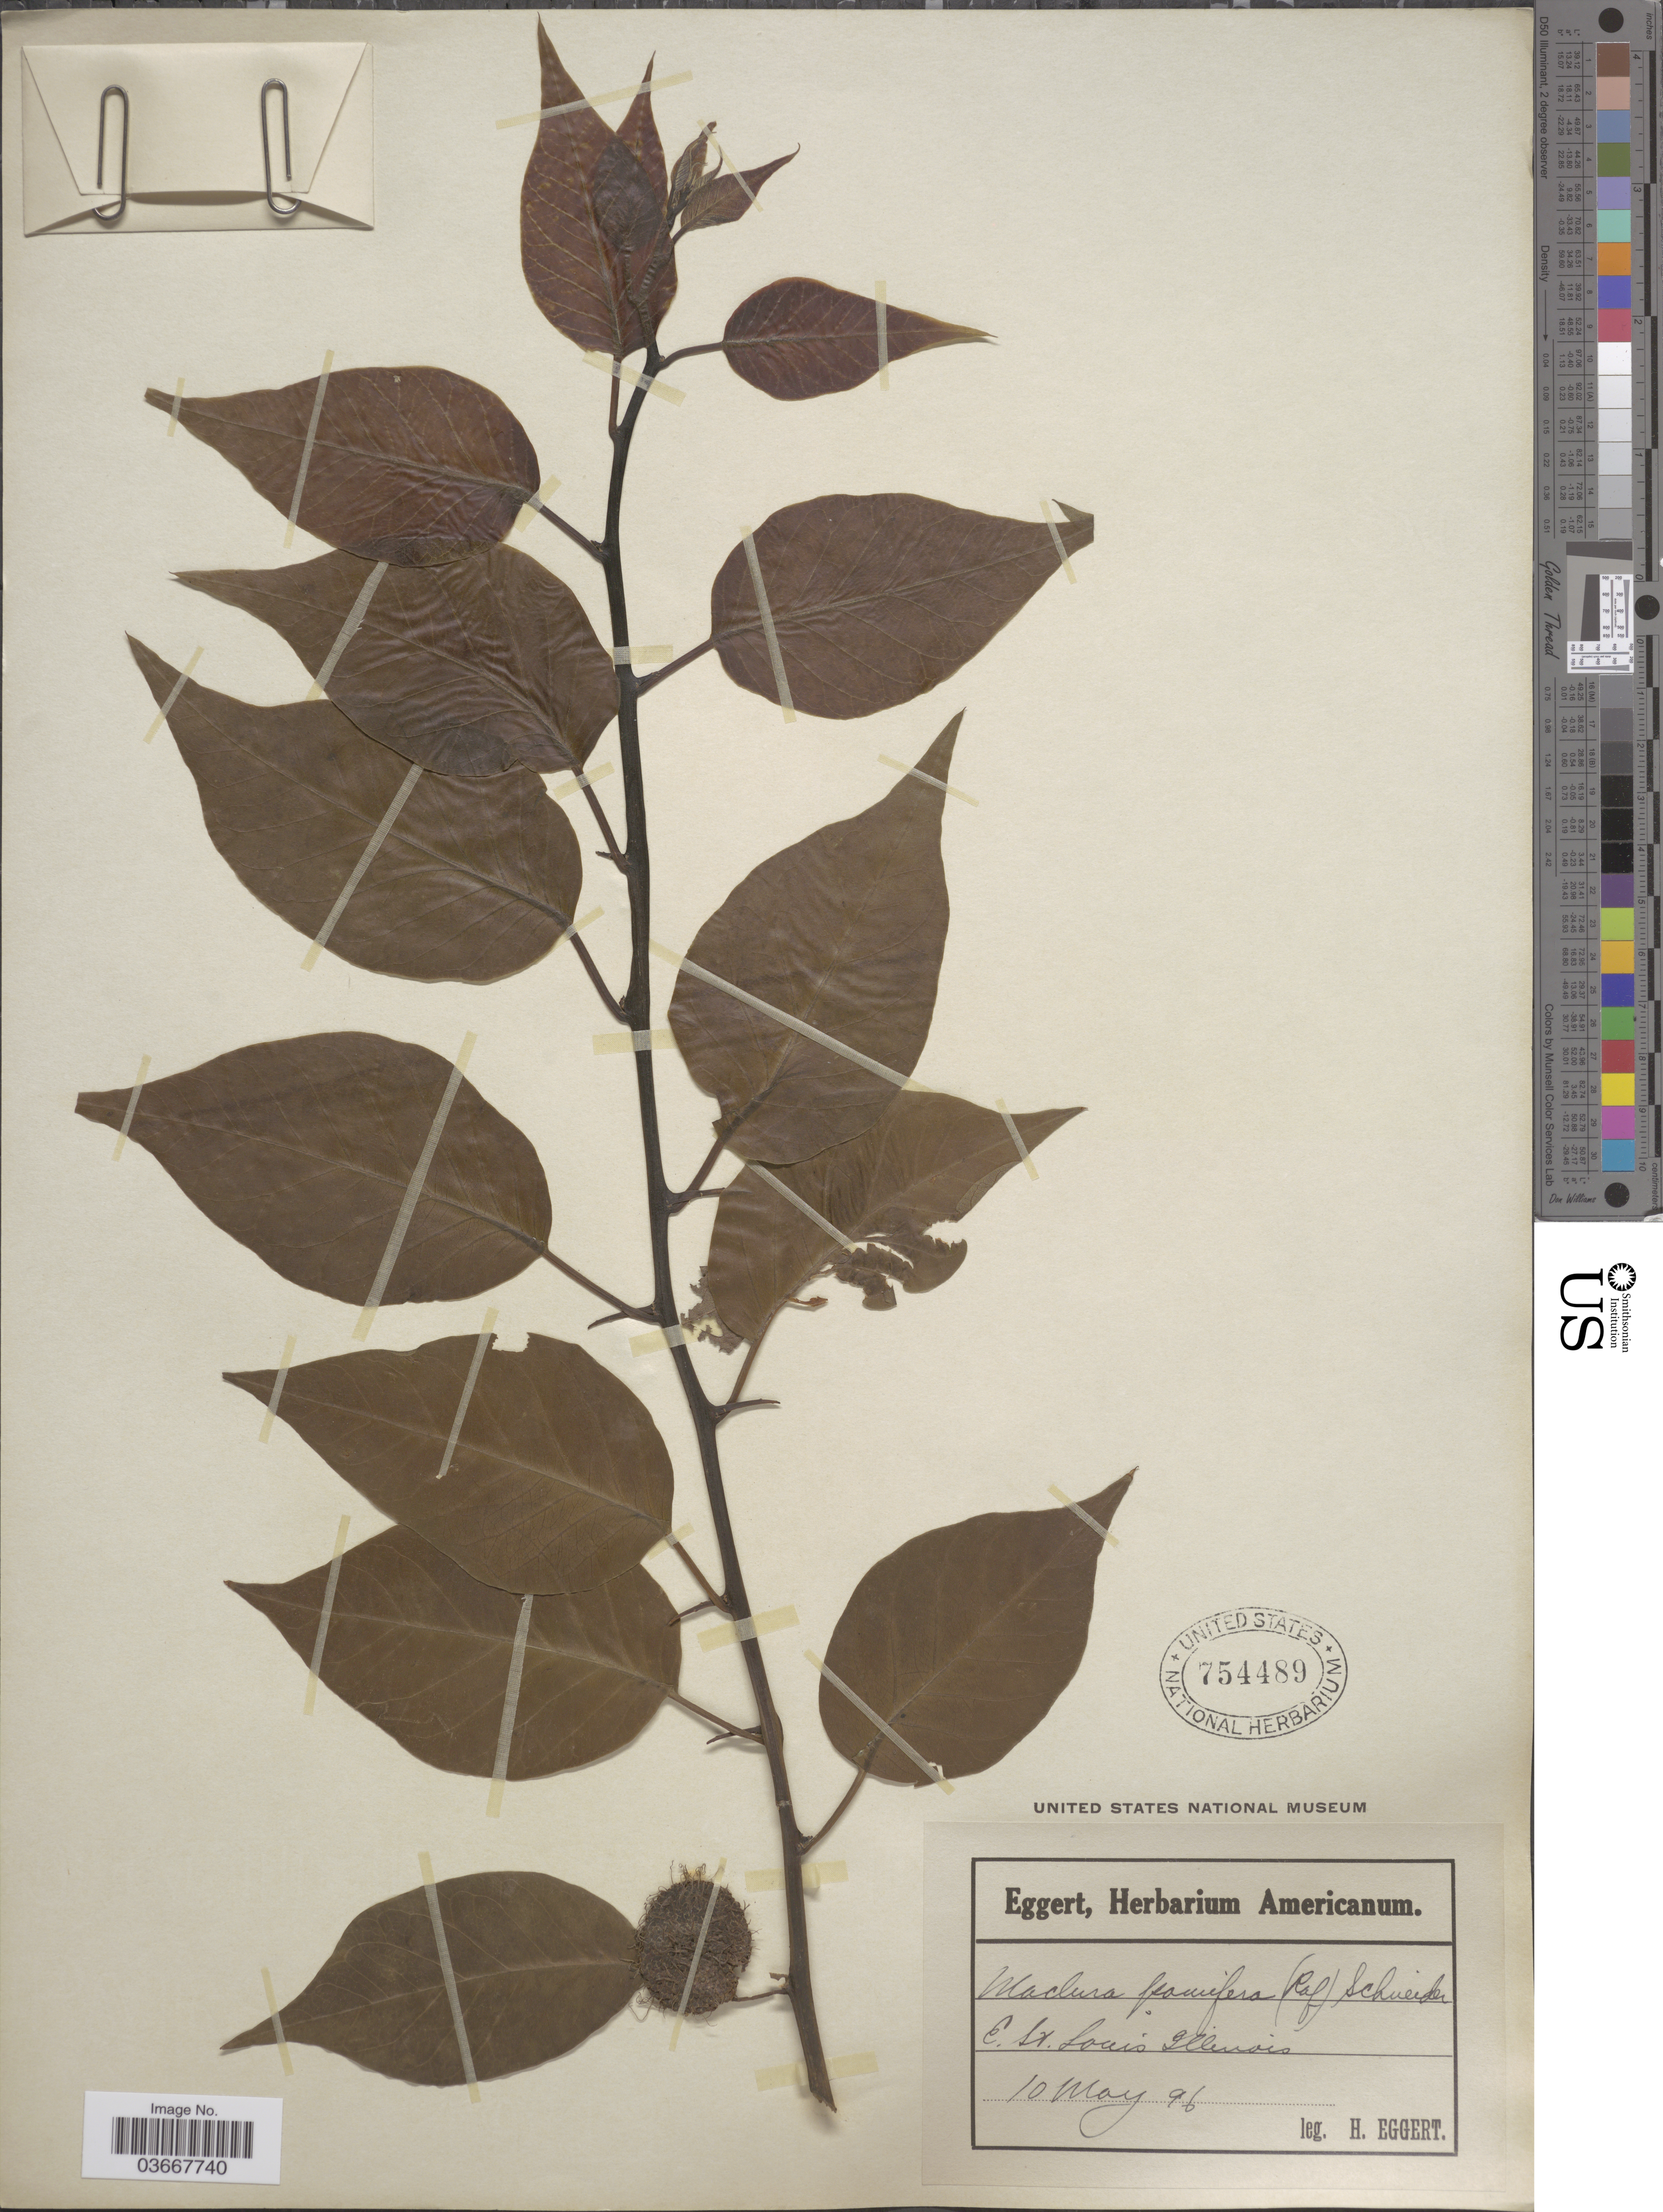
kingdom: Plantae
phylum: Tracheophyta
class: Magnoliopsida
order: Rosales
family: Moraceae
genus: Maclura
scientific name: Maclura pomifera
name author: (Raf.) C.K. Schneid.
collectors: H. Eggert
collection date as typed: Transcribed d/m/y: 10/5/96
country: United States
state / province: Illinois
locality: E. St.Louis Illinois.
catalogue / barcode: US 754489